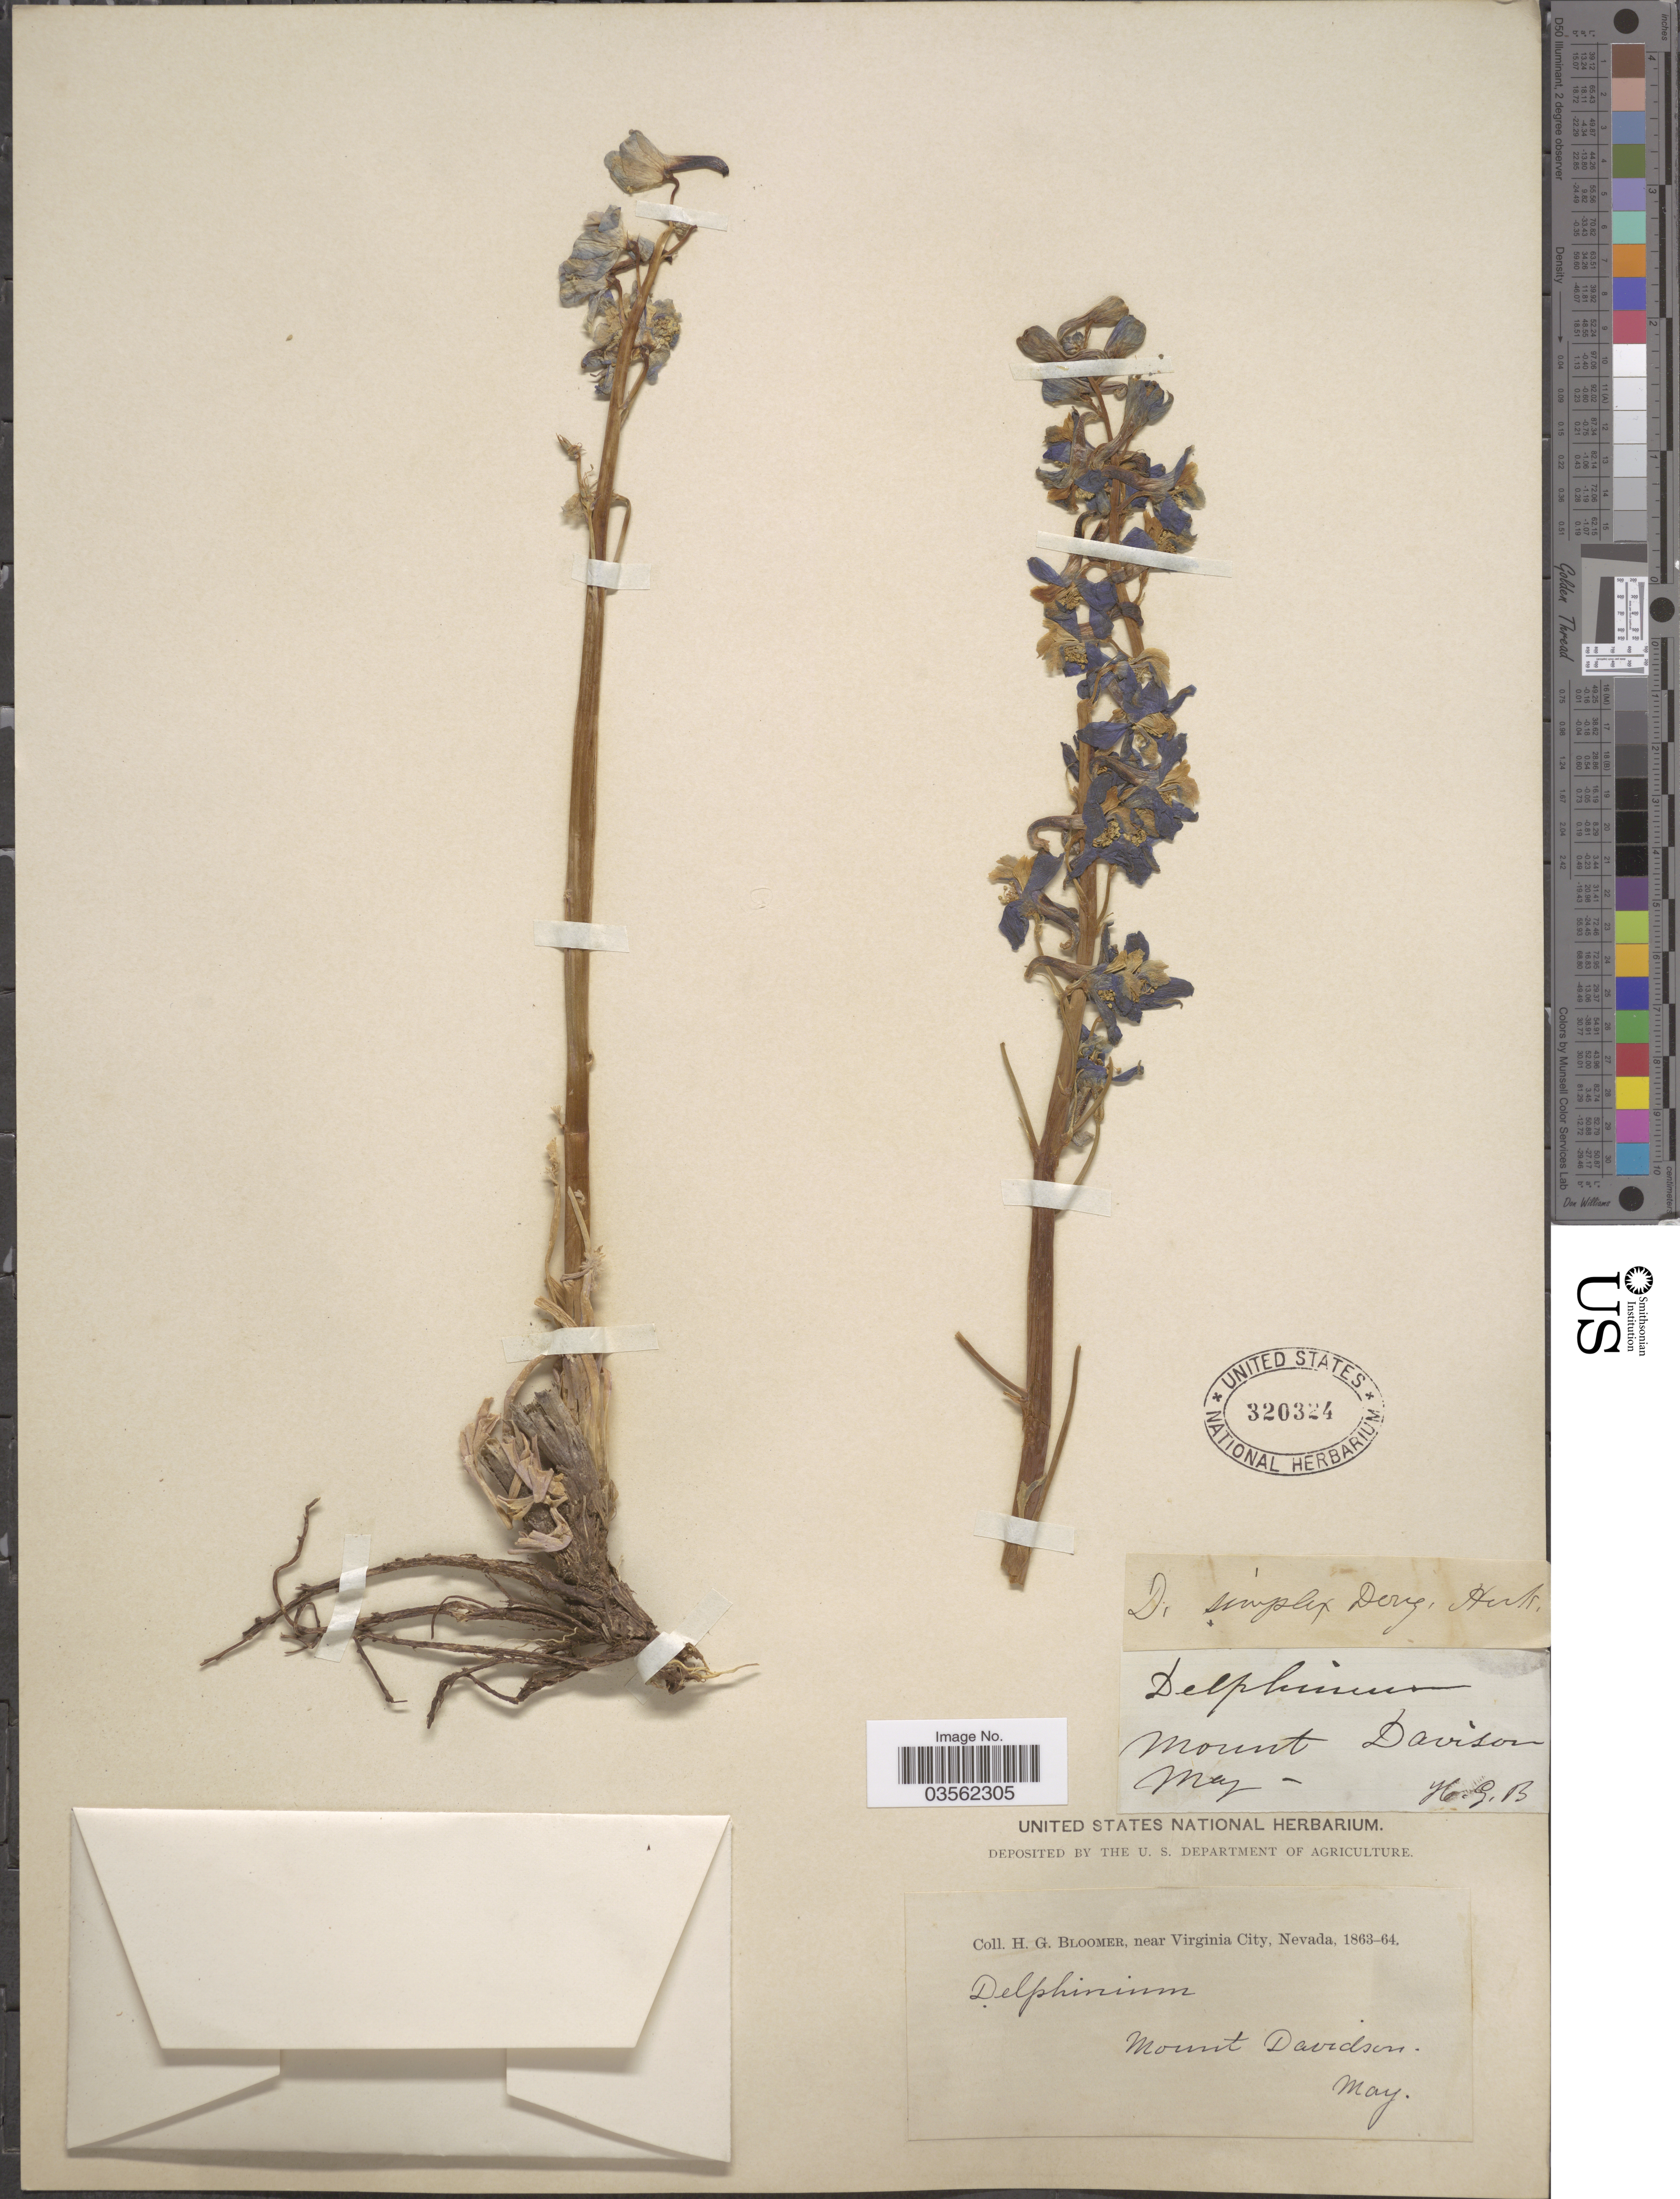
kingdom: Plantae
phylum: Tracheophyta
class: Magnoliopsida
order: Ranunculales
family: Ranunculaceae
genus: Delphinium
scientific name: Delphinium andersonii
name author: A. Gray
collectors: H. Bloomer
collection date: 1863-05/1864-05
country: United States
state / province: Nevada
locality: Near Virginia City. Mount Davidson.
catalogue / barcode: US 320324